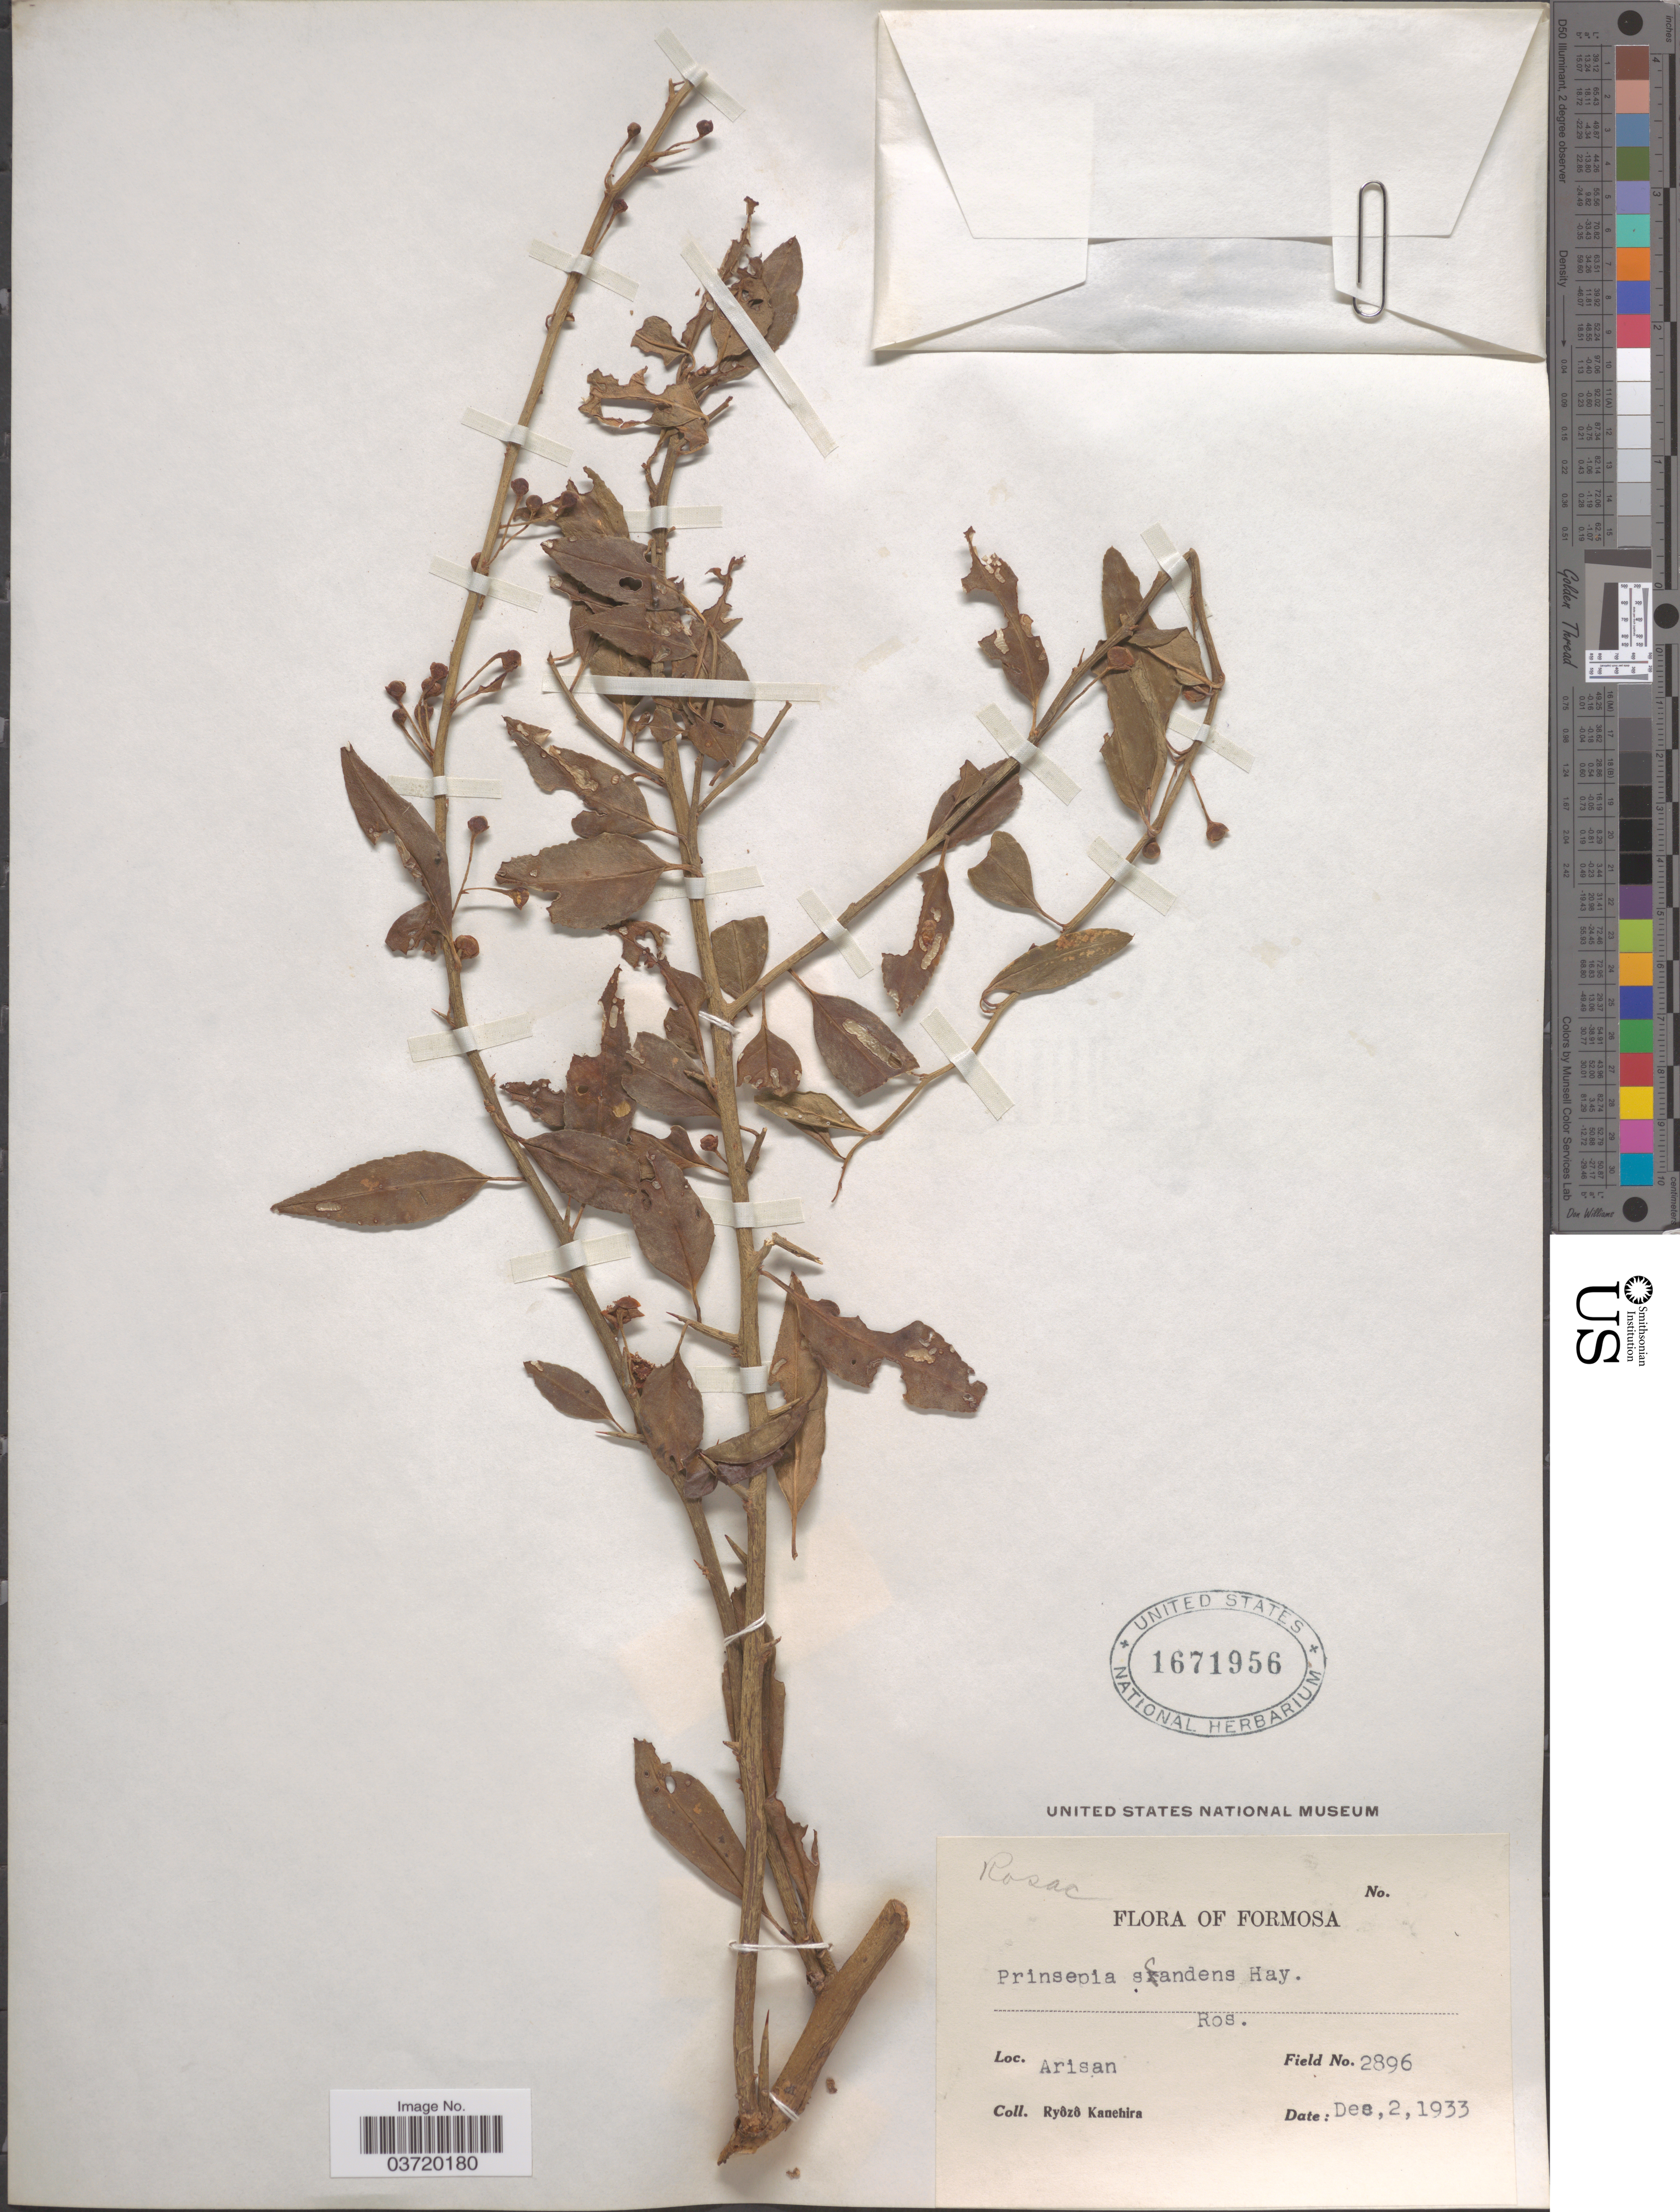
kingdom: Plantae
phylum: Tracheophyta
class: Magnoliopsida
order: Rosales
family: Rosaceae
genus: Prinsepia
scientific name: Prinsepia scandens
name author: Hayata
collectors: R. Kanehira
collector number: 2896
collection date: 1933-12-02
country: Taiwan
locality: Formosa. Arisan.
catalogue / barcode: US 1671956